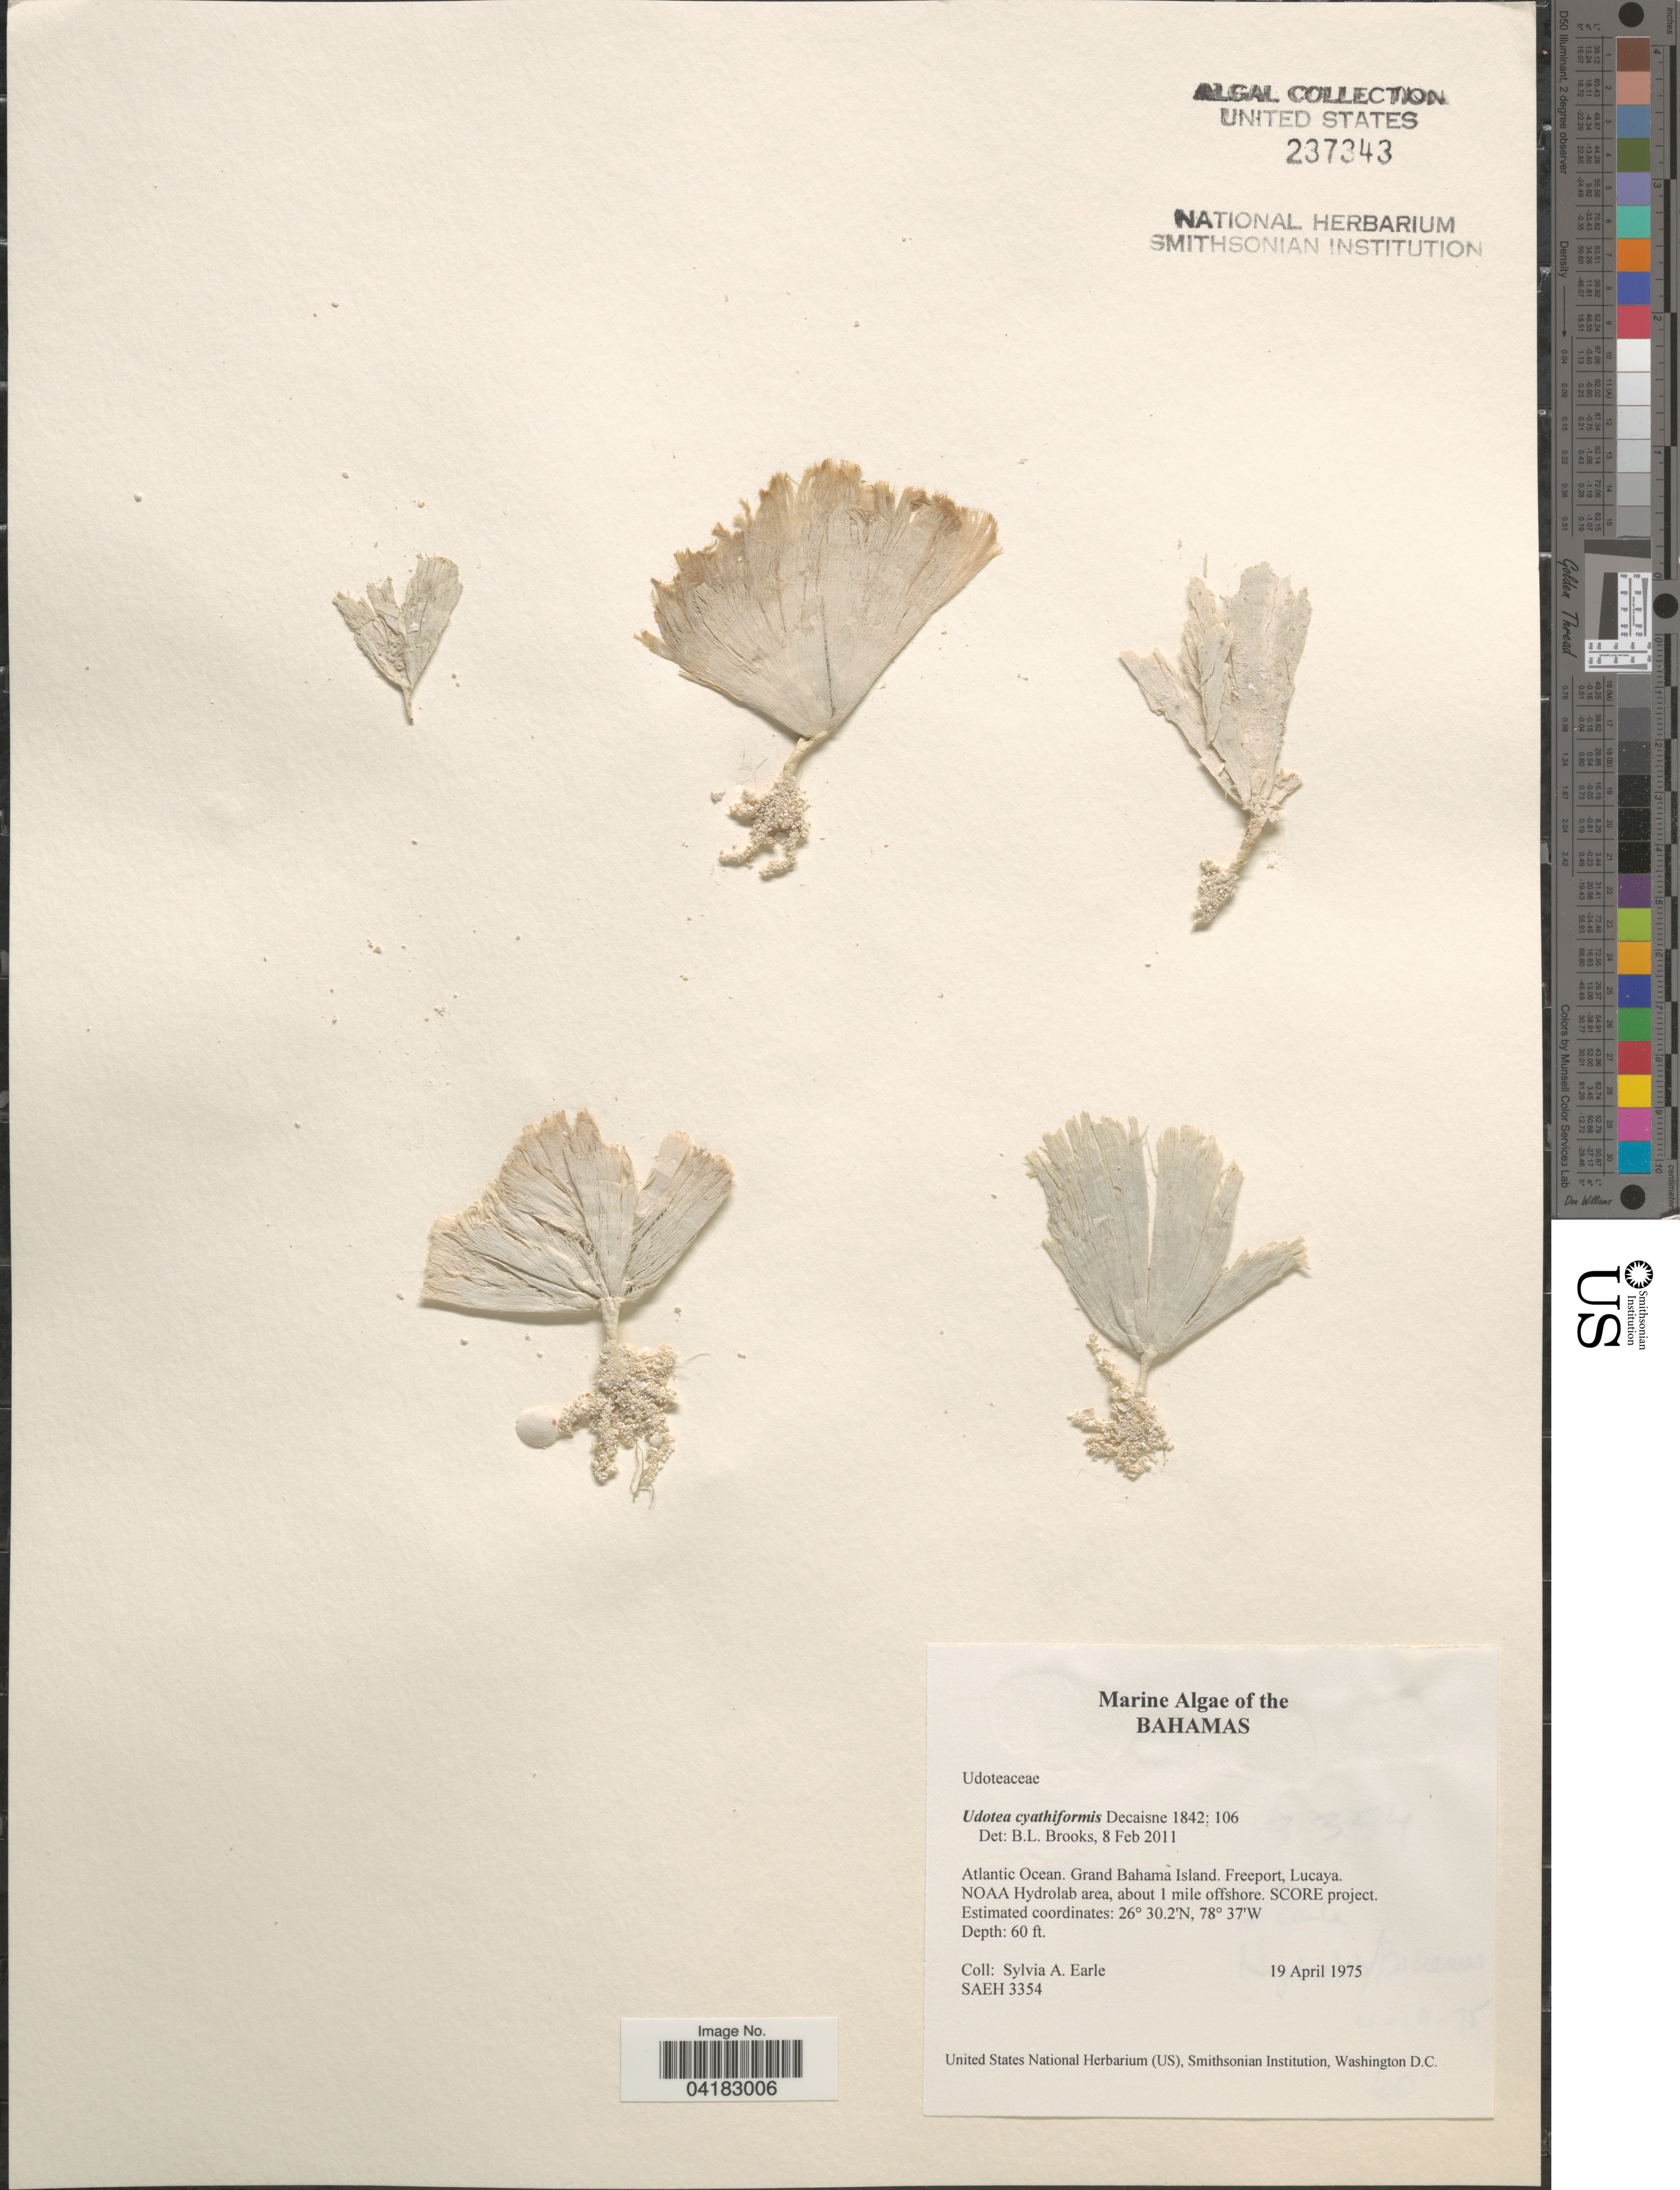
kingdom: Plantae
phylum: Chlorophyta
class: Ulvophyceae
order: Bryopsidales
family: Udoteaceae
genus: Udotea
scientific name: Udotea cyathiformis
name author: Decne.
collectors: S. A. Earle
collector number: SAEH3354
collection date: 1975-04-19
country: Bahamas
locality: Atlantic Ocean. Grand Bahama Island. Freeport, Lucaya. NOAA Hydrolab area, about 1 mile offshore. SCORE project.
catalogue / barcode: US 237343